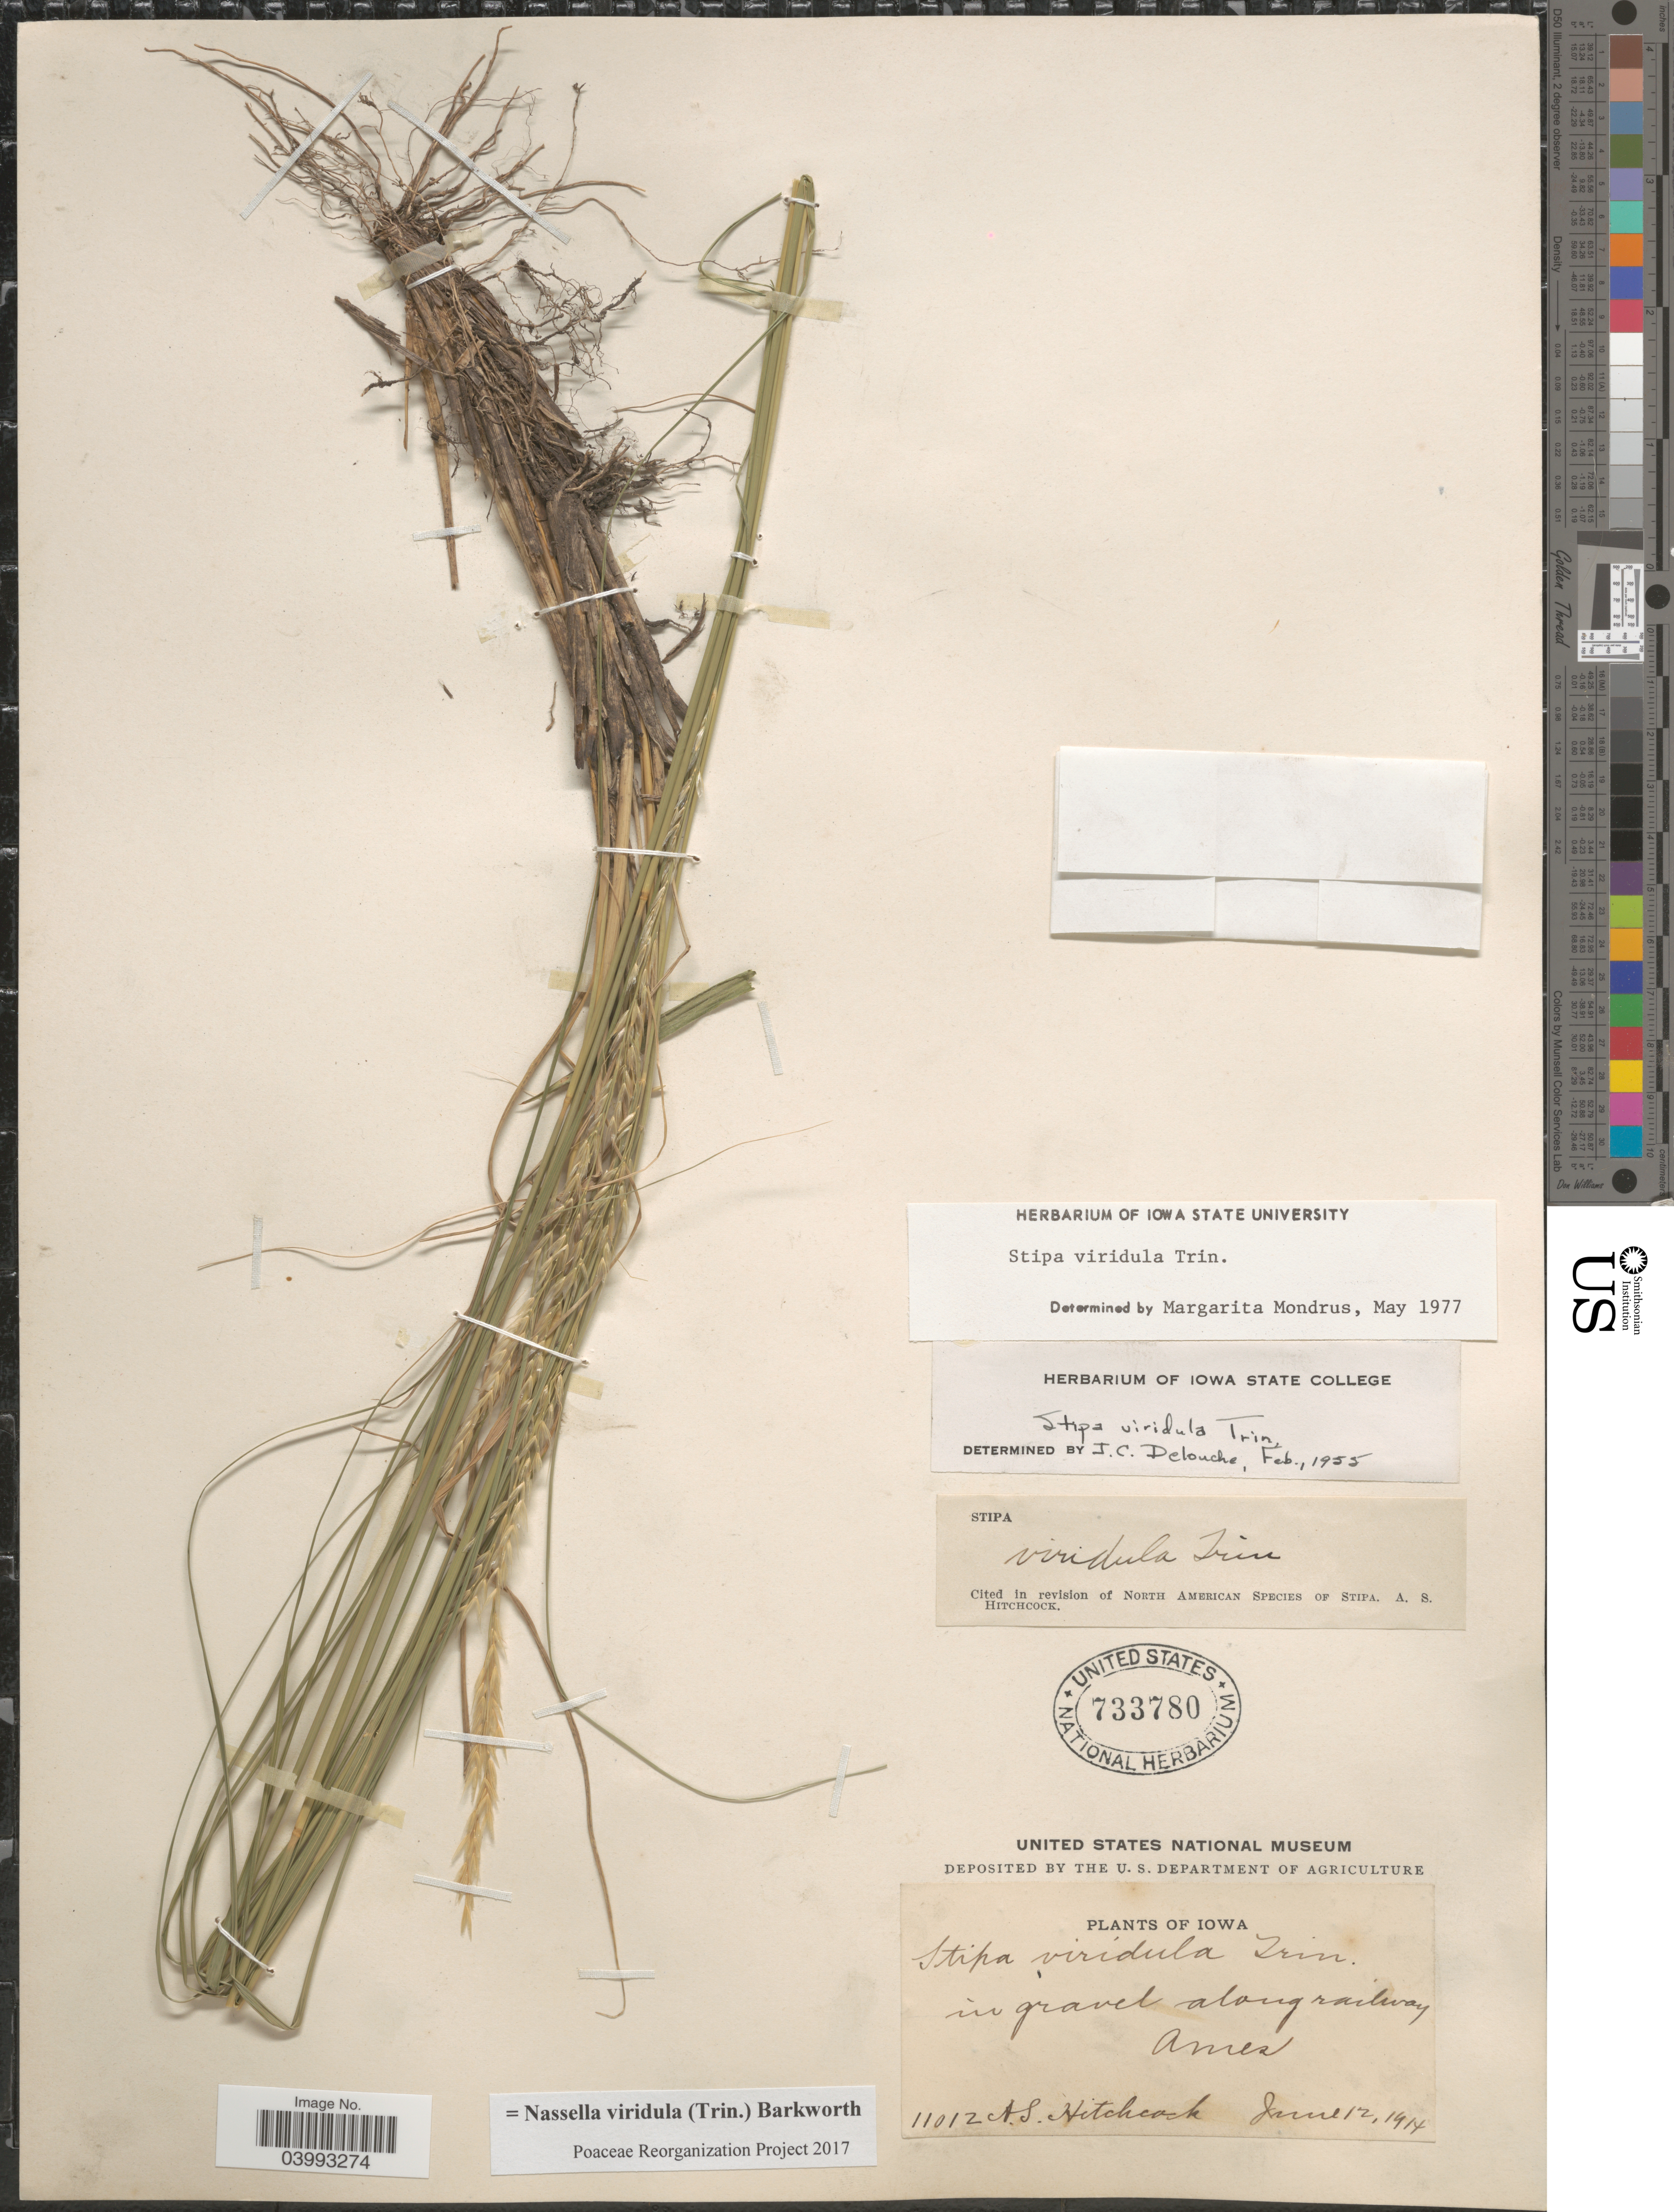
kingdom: Plantae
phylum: Tracheophyta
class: Liliopsida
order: Poales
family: Poaceae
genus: Nassella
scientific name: Nassella viridula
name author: (Trin.) Barkworth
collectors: A. S. Hitchcock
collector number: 11012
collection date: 1914-06-12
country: United States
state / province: Iowa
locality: In gravel along railway, Ames.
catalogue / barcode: US 733780